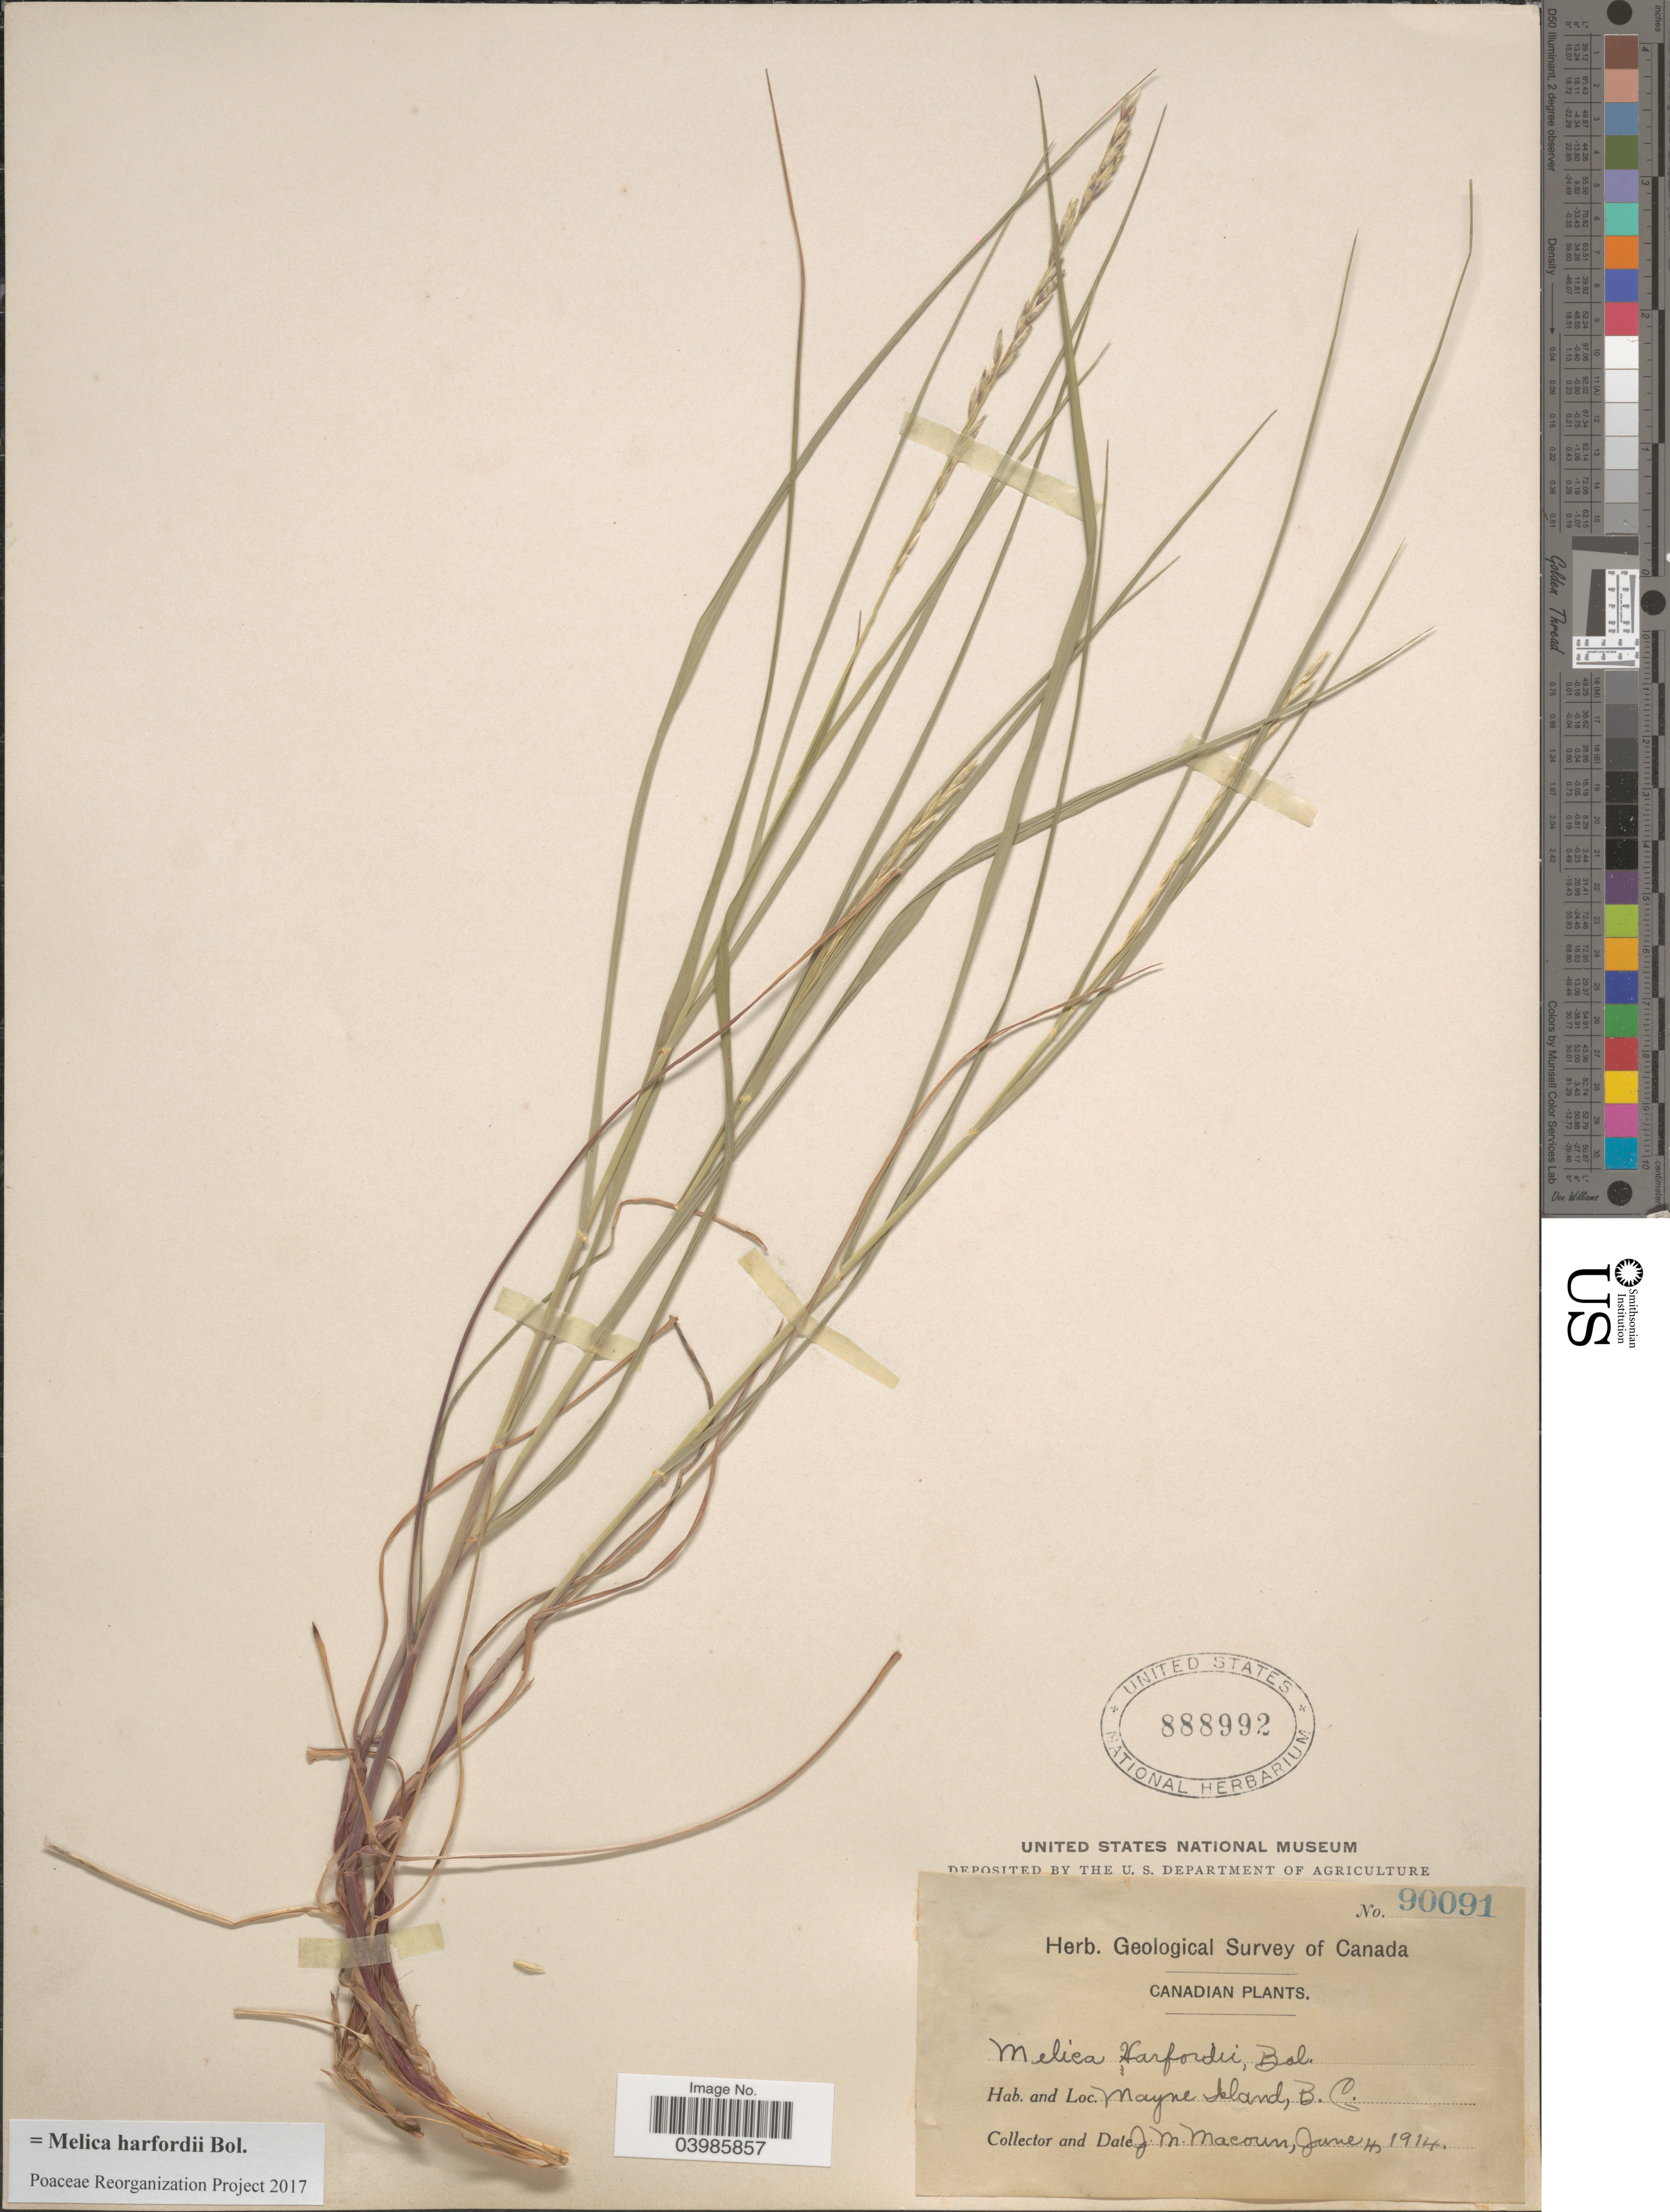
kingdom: Plantae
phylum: Tracheophyta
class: Liliopsida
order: Poales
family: Poaceae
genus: Melica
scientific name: Melica harfordii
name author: Bol.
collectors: J. M. Macoun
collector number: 90091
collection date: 1914-06-04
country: Canada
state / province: British Columbia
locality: Mayne Island.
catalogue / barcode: US 888992